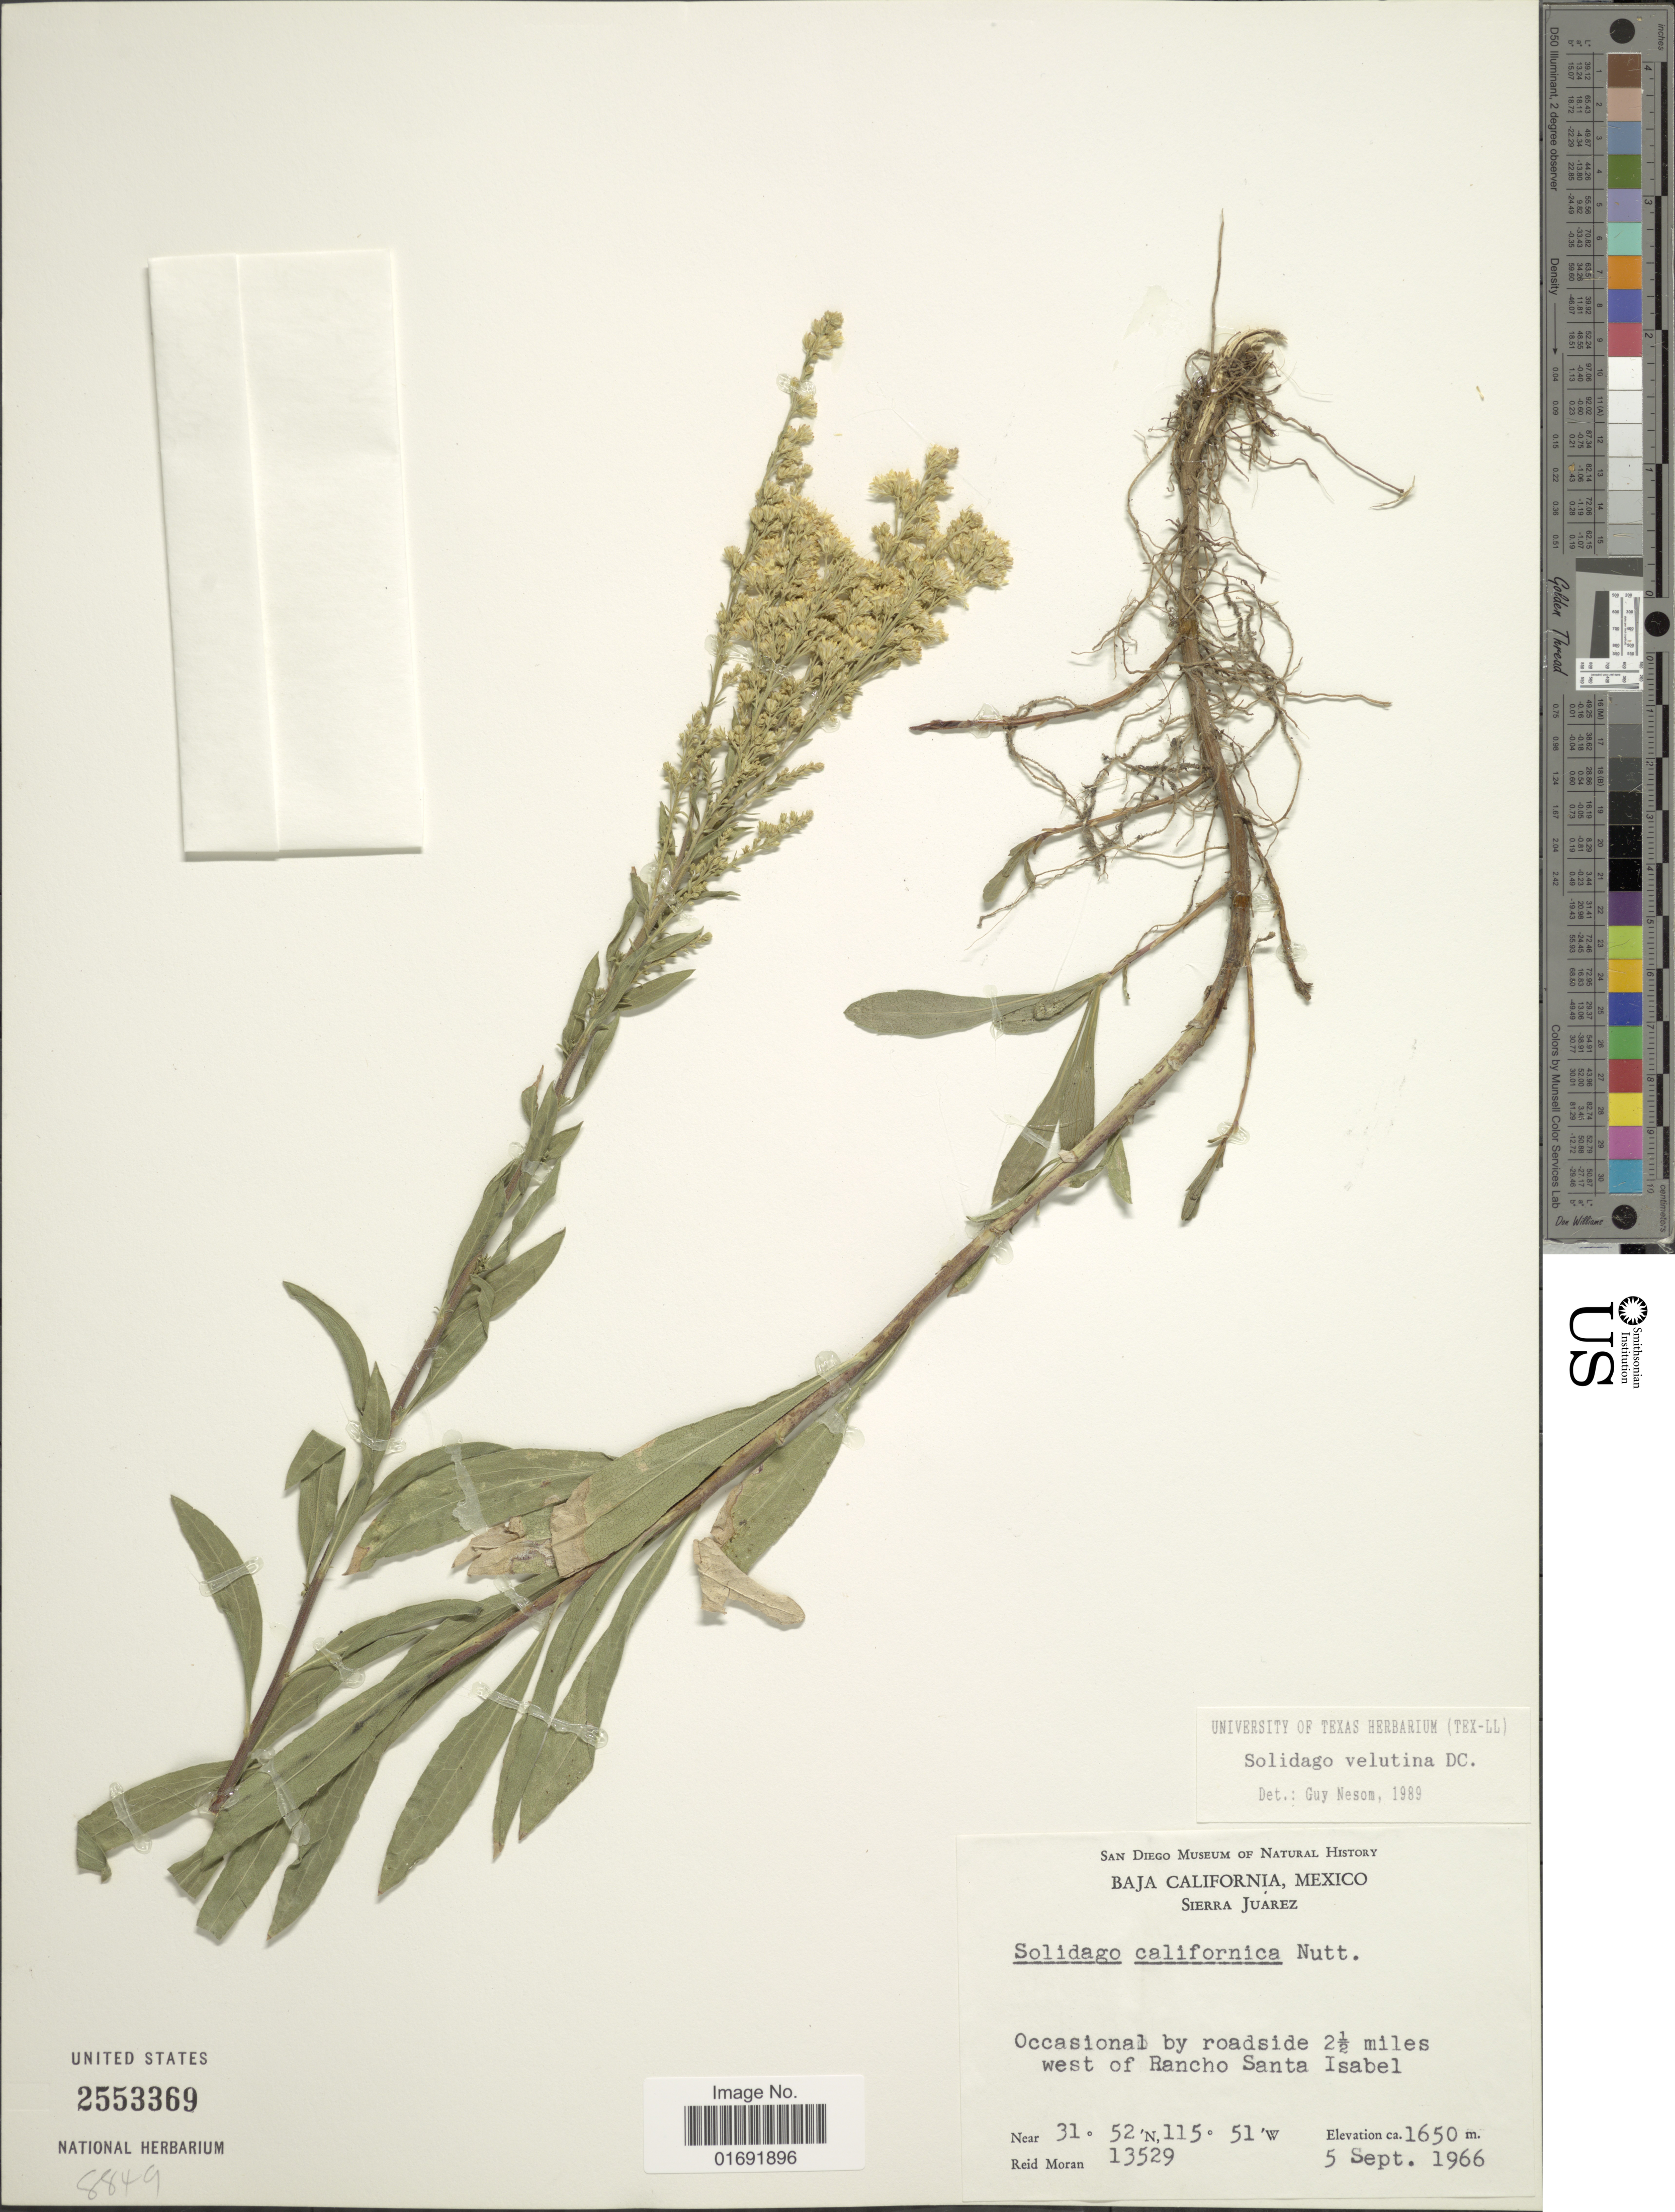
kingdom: Plantae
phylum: Tracheophyta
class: Magnoliopsida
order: Asterales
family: Asteraceae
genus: Solidago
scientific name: Solidago velutina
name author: DC.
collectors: R. V. Moran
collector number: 13529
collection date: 1966-09-05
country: Mexico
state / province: Baja California Sur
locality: Sierra Juarez, by roadside 2½ miles west of Rancho Santa Isabel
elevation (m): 1650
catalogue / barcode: US 2553369